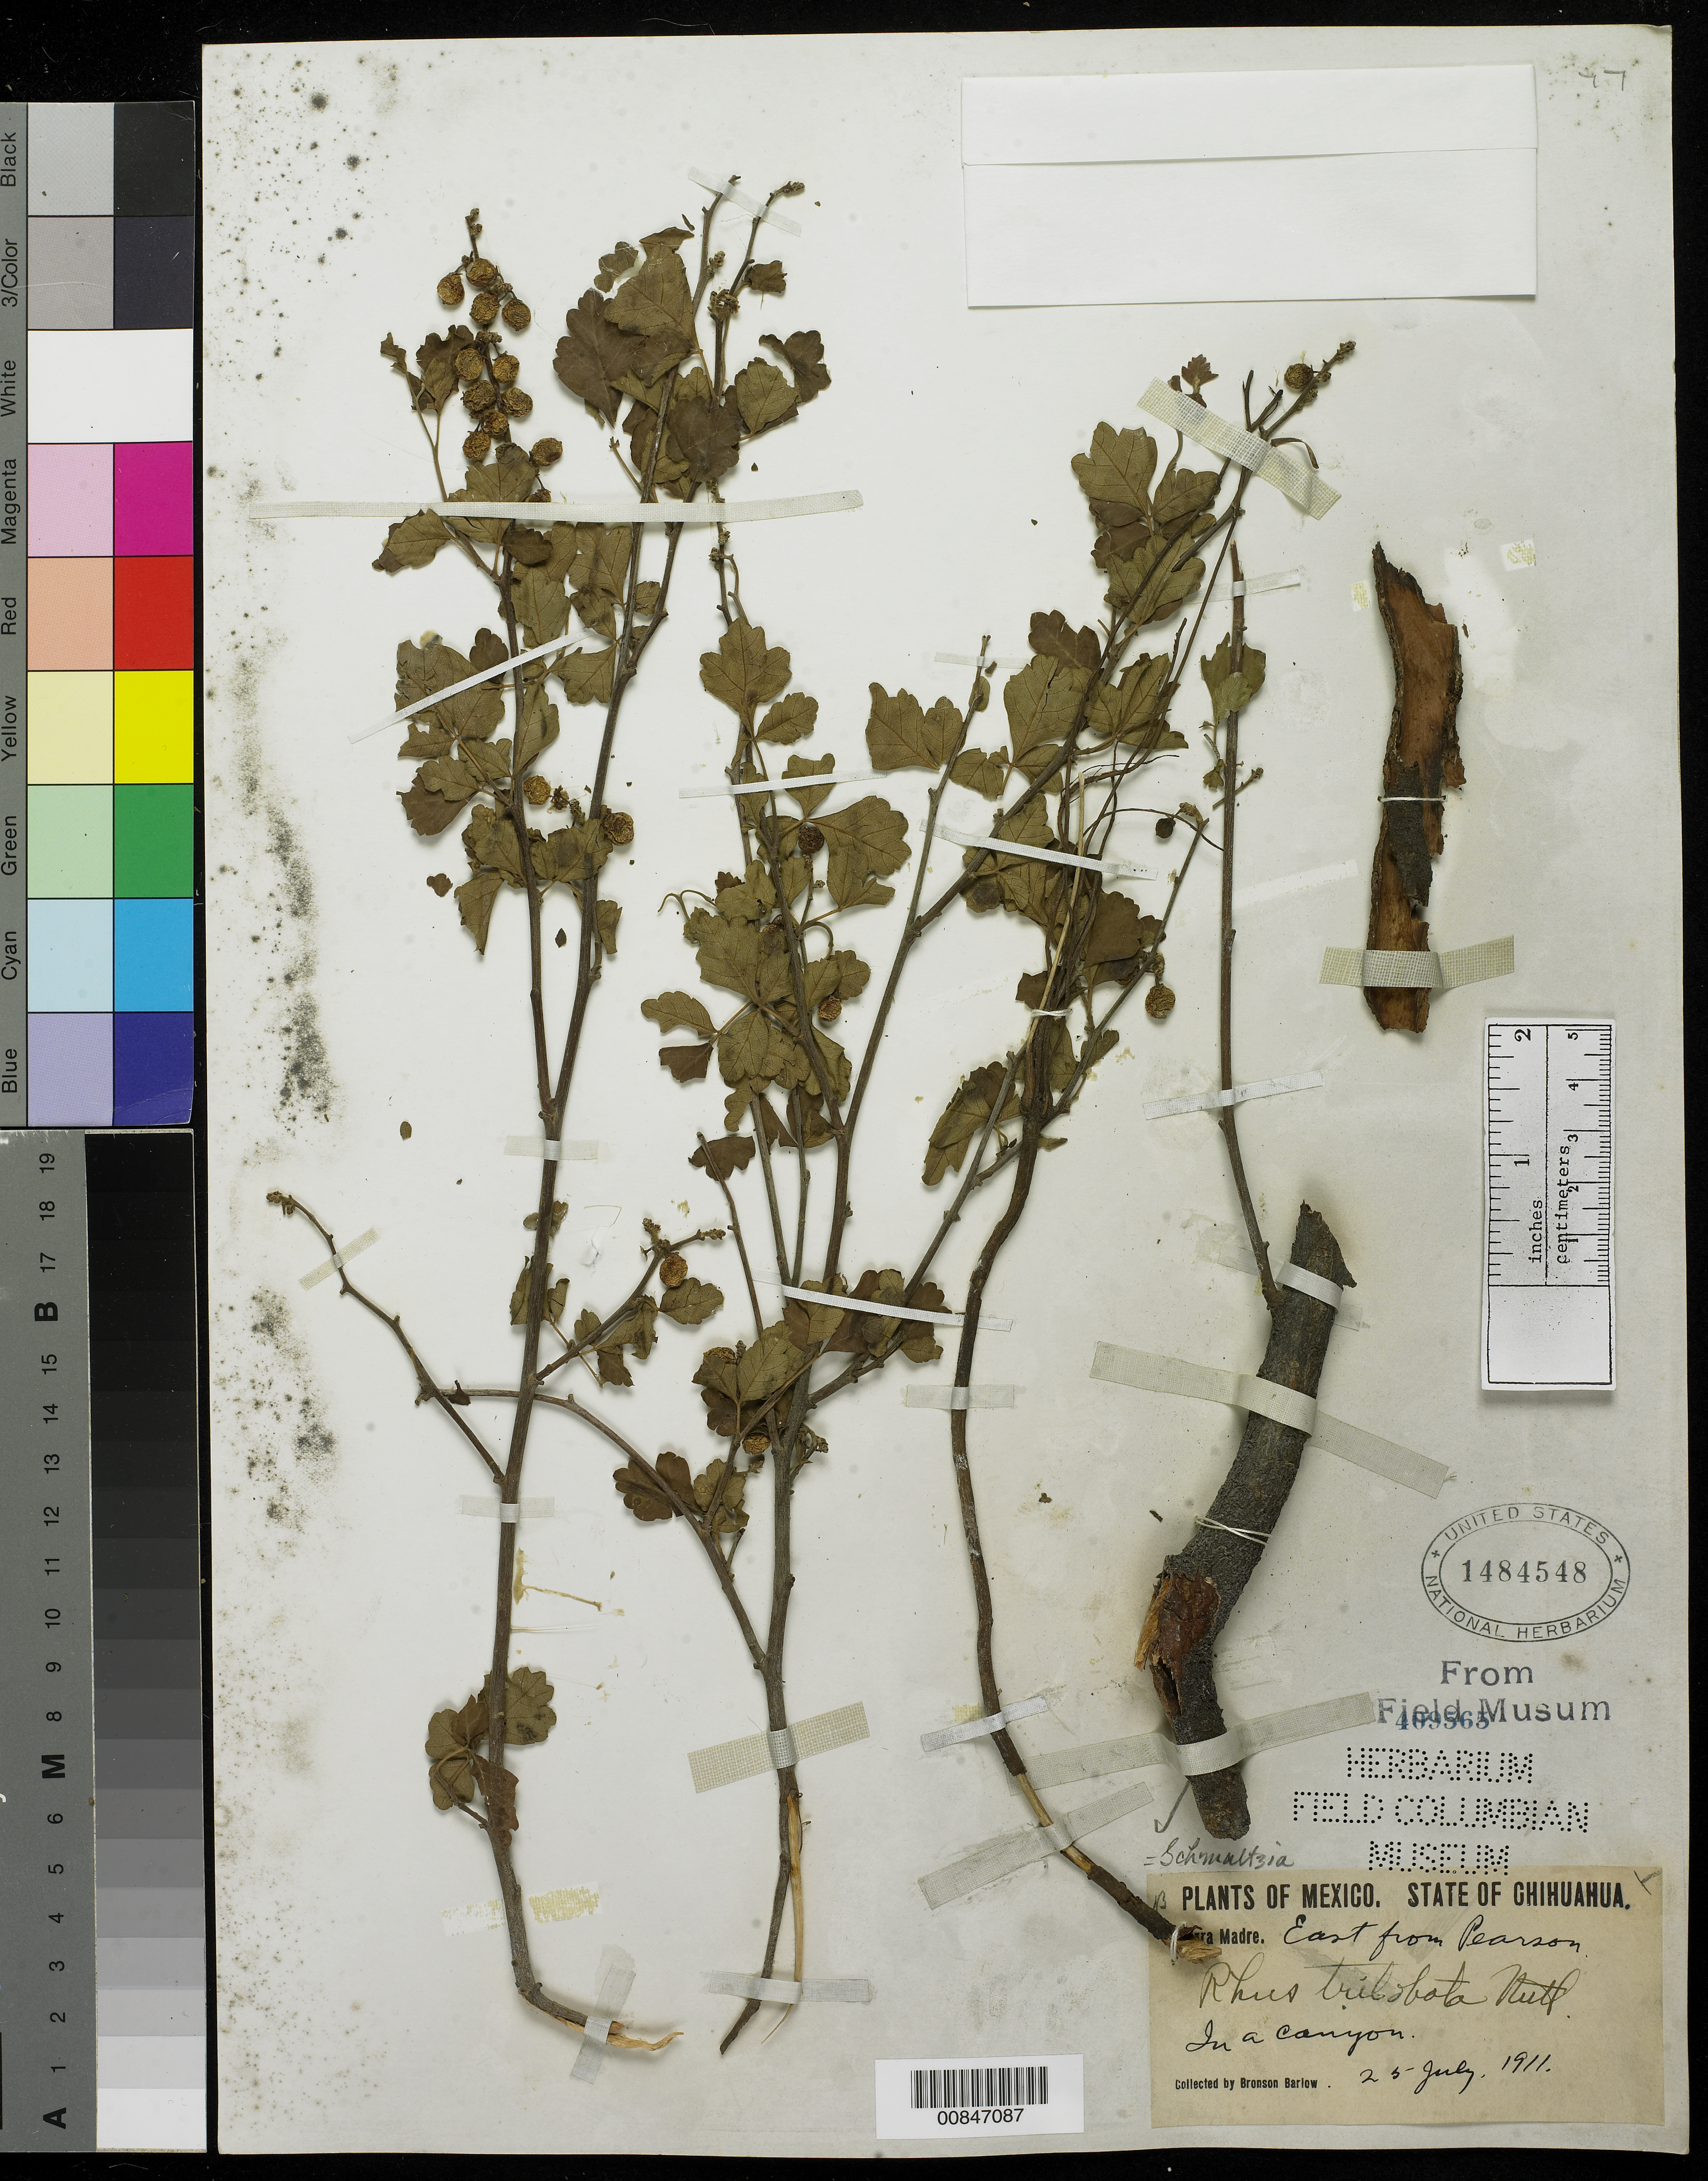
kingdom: Plantae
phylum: Tracheophyta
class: Magnoliopsida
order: Sapindales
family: Anacardiaceae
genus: Rhus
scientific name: Rhus trilobata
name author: Nutt.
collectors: Barlow, B.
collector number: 13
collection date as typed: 25 Jul 1911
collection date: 1911-07-25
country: Mexico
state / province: Chihuahua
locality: East from Pearson. Sierra Madre, Chihuahua.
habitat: In a canyon.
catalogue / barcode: US 1484548